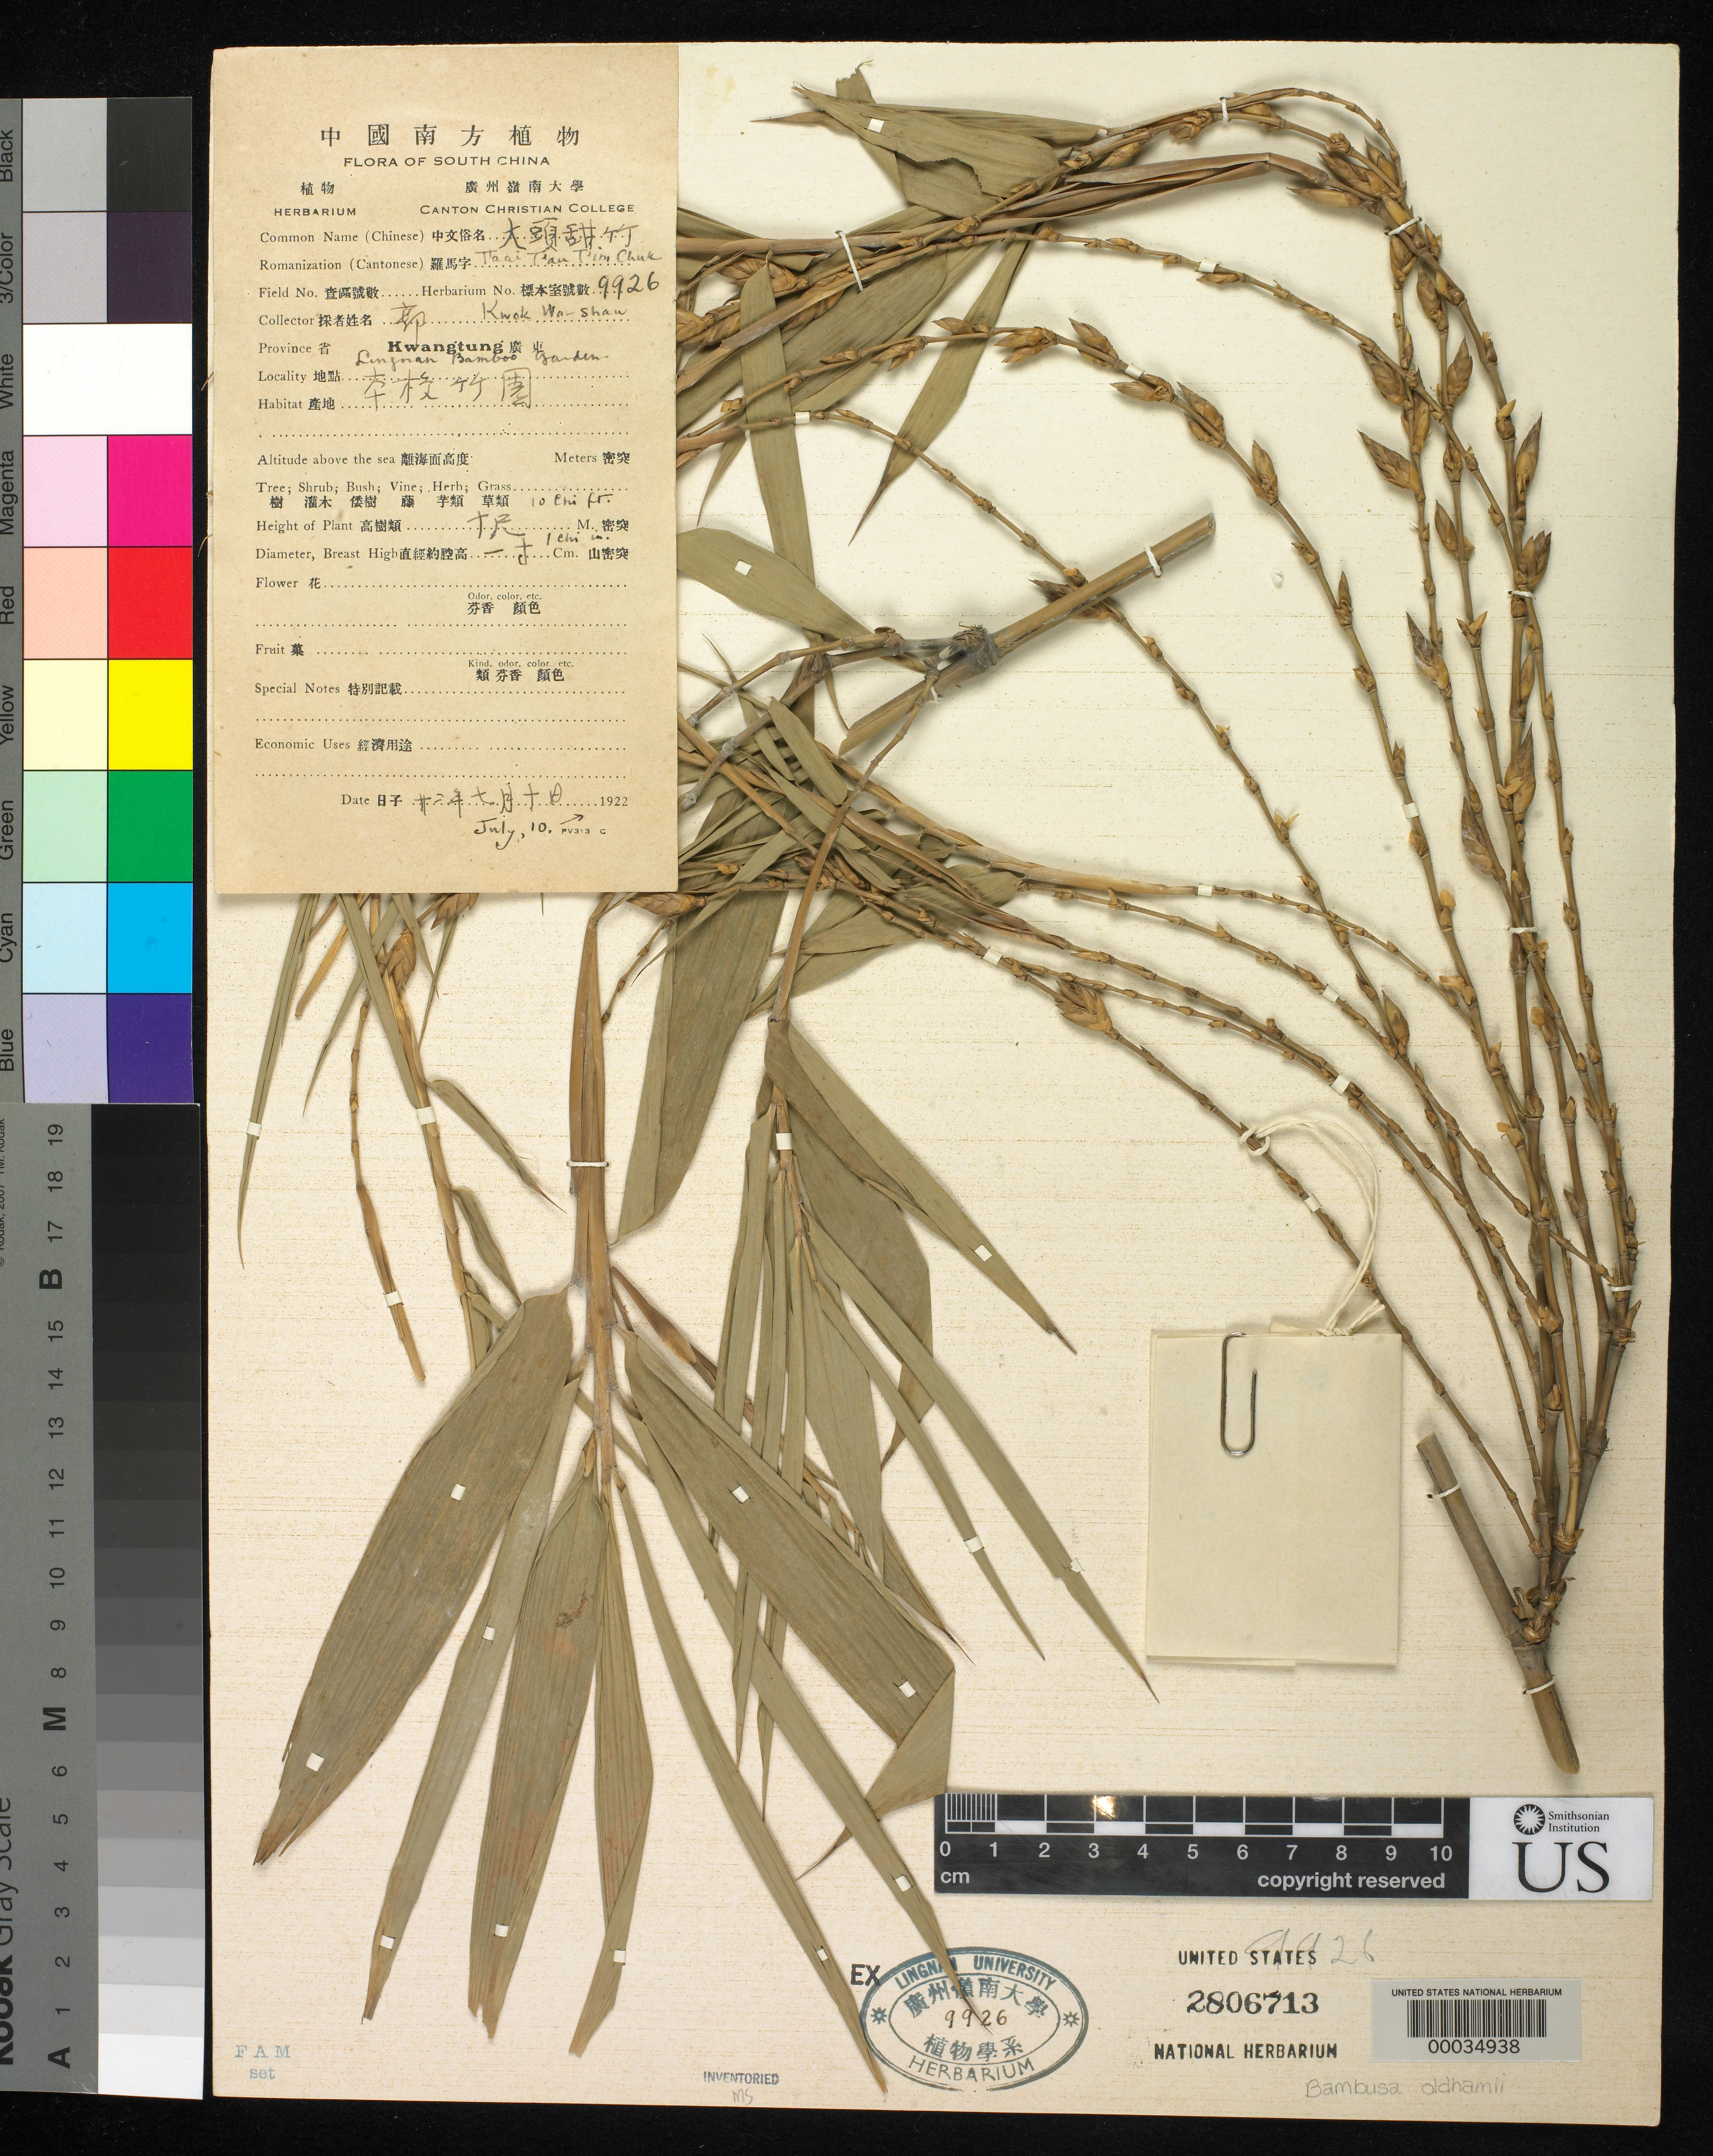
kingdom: Plantae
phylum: Tracheophyta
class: Liliopsida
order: Poales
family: Poaceae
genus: Bambusa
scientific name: Bambusa oldhamii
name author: Munro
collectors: W. Kwok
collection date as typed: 10 Jul 1922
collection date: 1922-07-10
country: China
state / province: Guangdong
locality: Lingnan university bamboo garden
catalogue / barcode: US 2806713